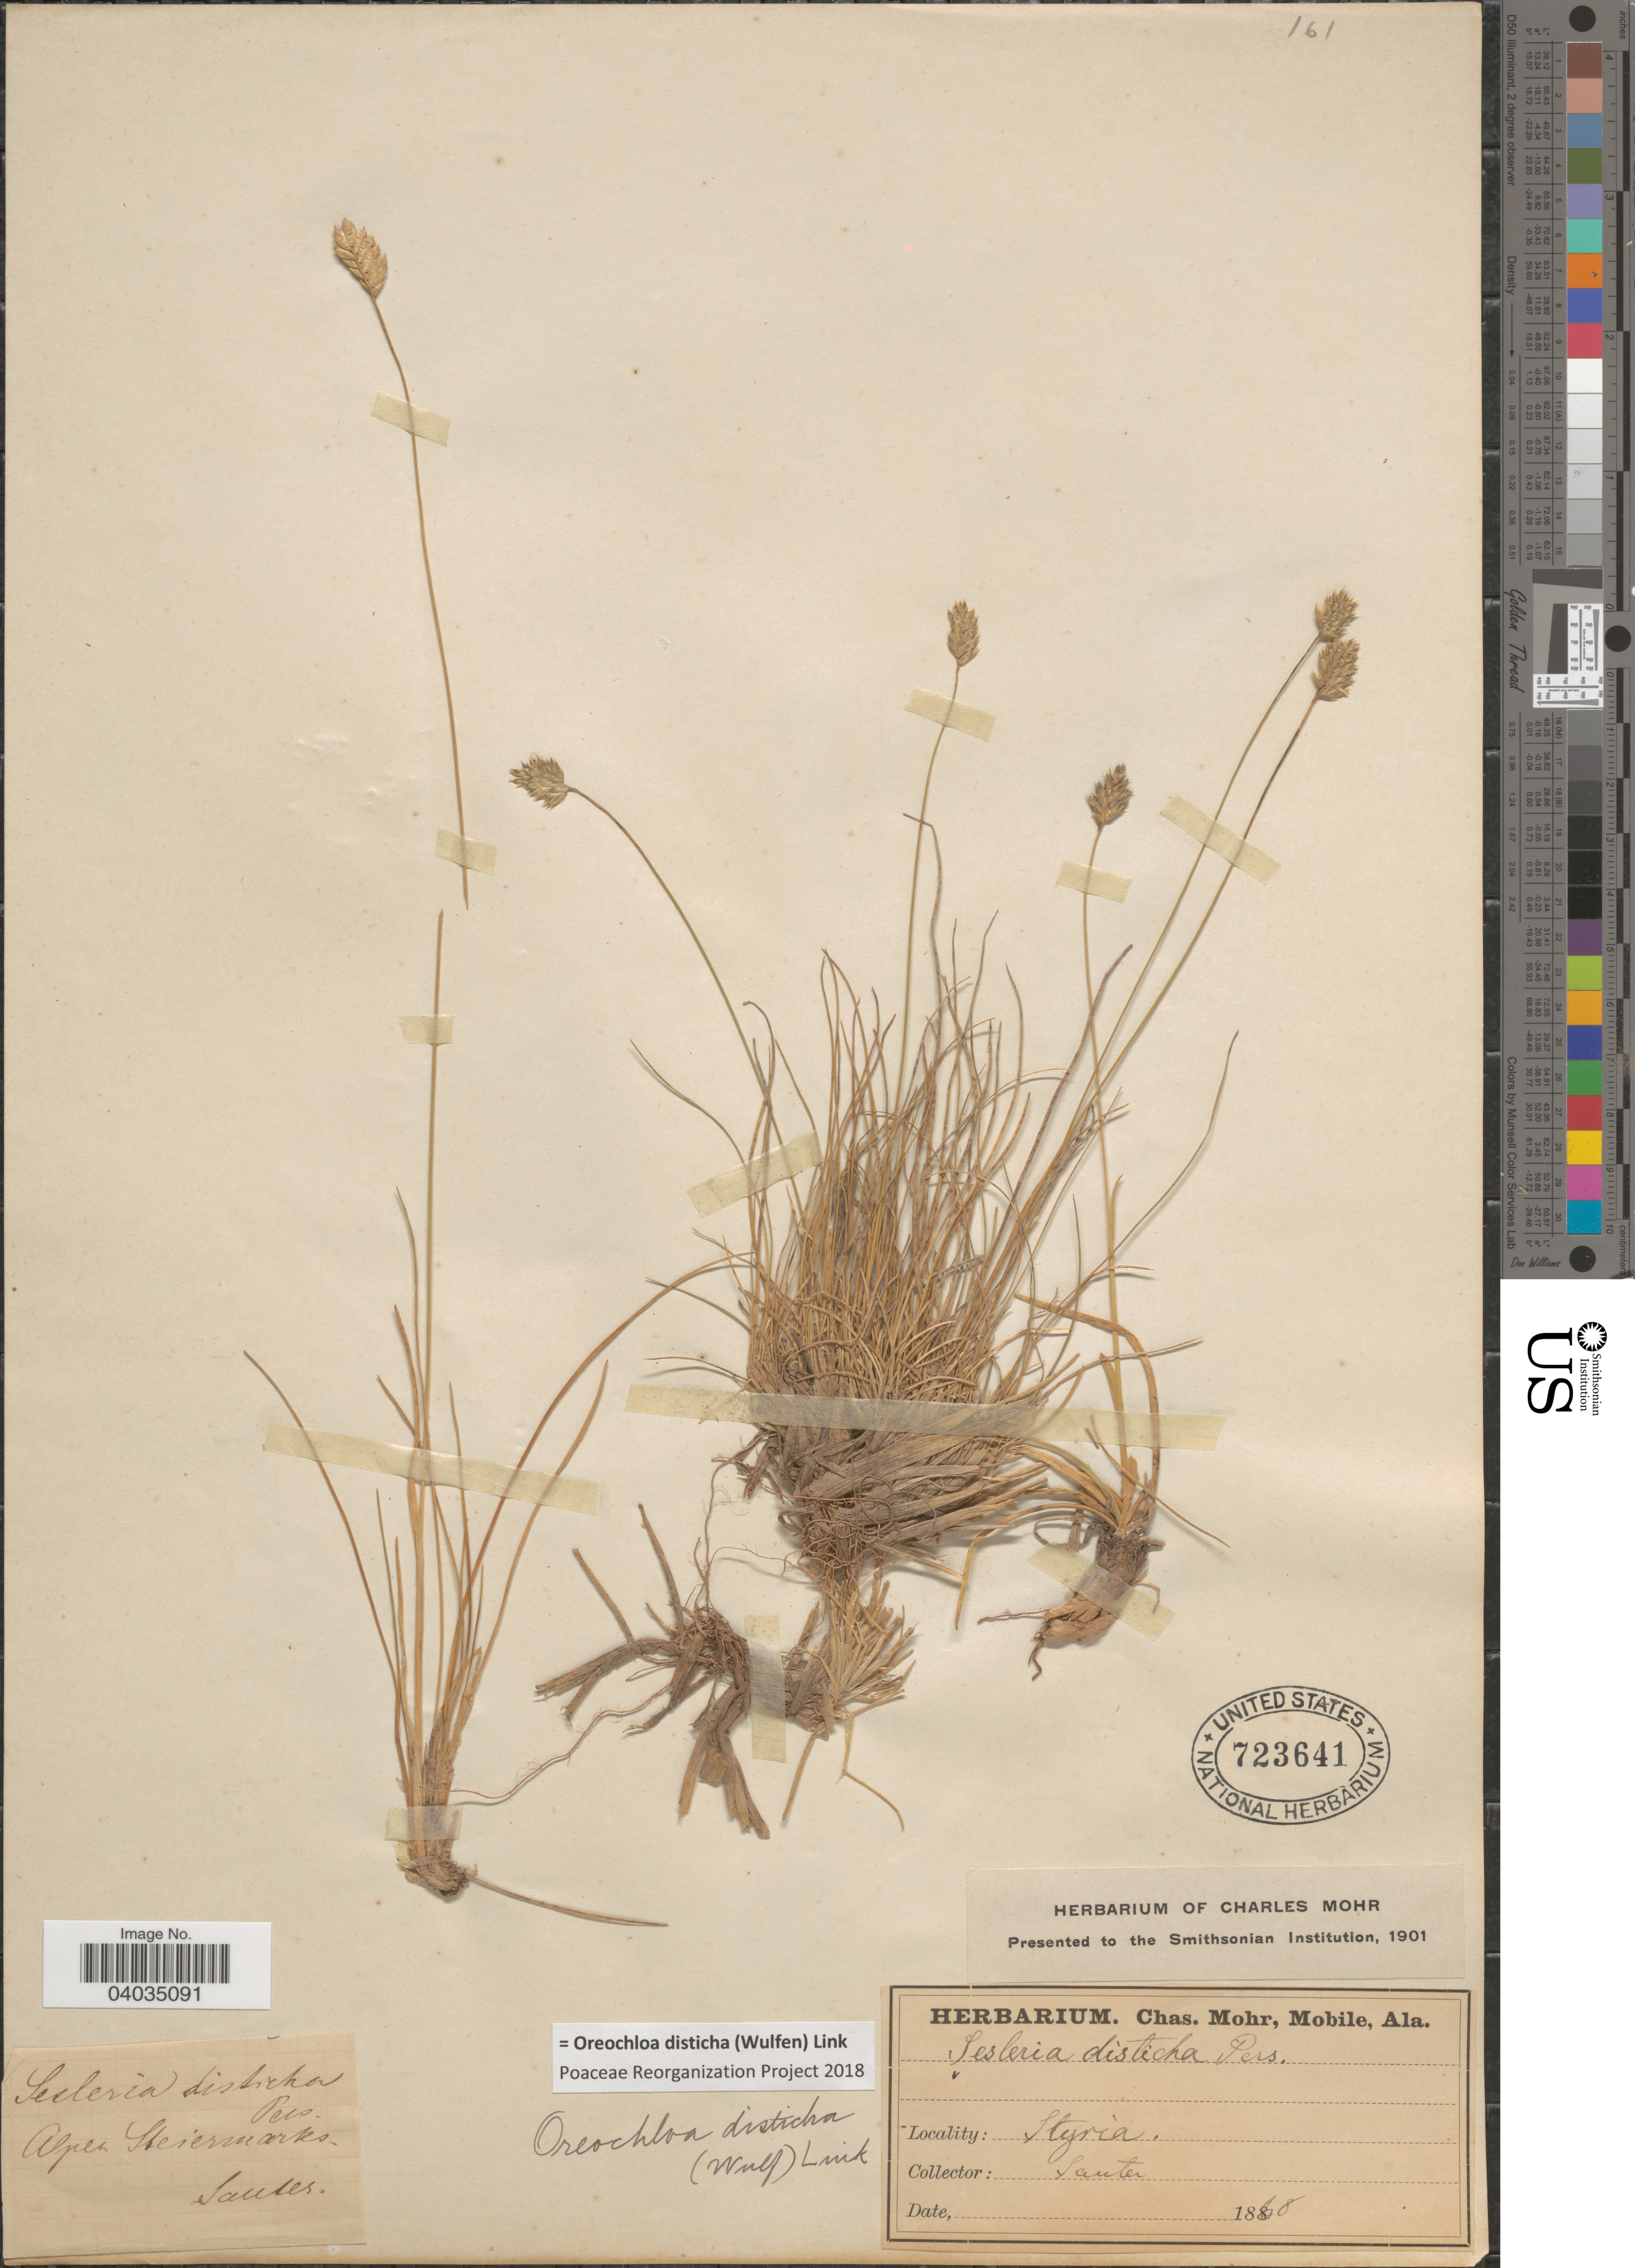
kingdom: Plantae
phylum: Tracheophyta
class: Liliopsida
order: Poales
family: Poaceae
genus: Oreochloa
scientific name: Oreochloa disticha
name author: (Wulfen) Link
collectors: -. Sauter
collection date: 1868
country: Austria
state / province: Steiermark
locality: Alpes. Steiermarks. Styria.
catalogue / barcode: US 723641